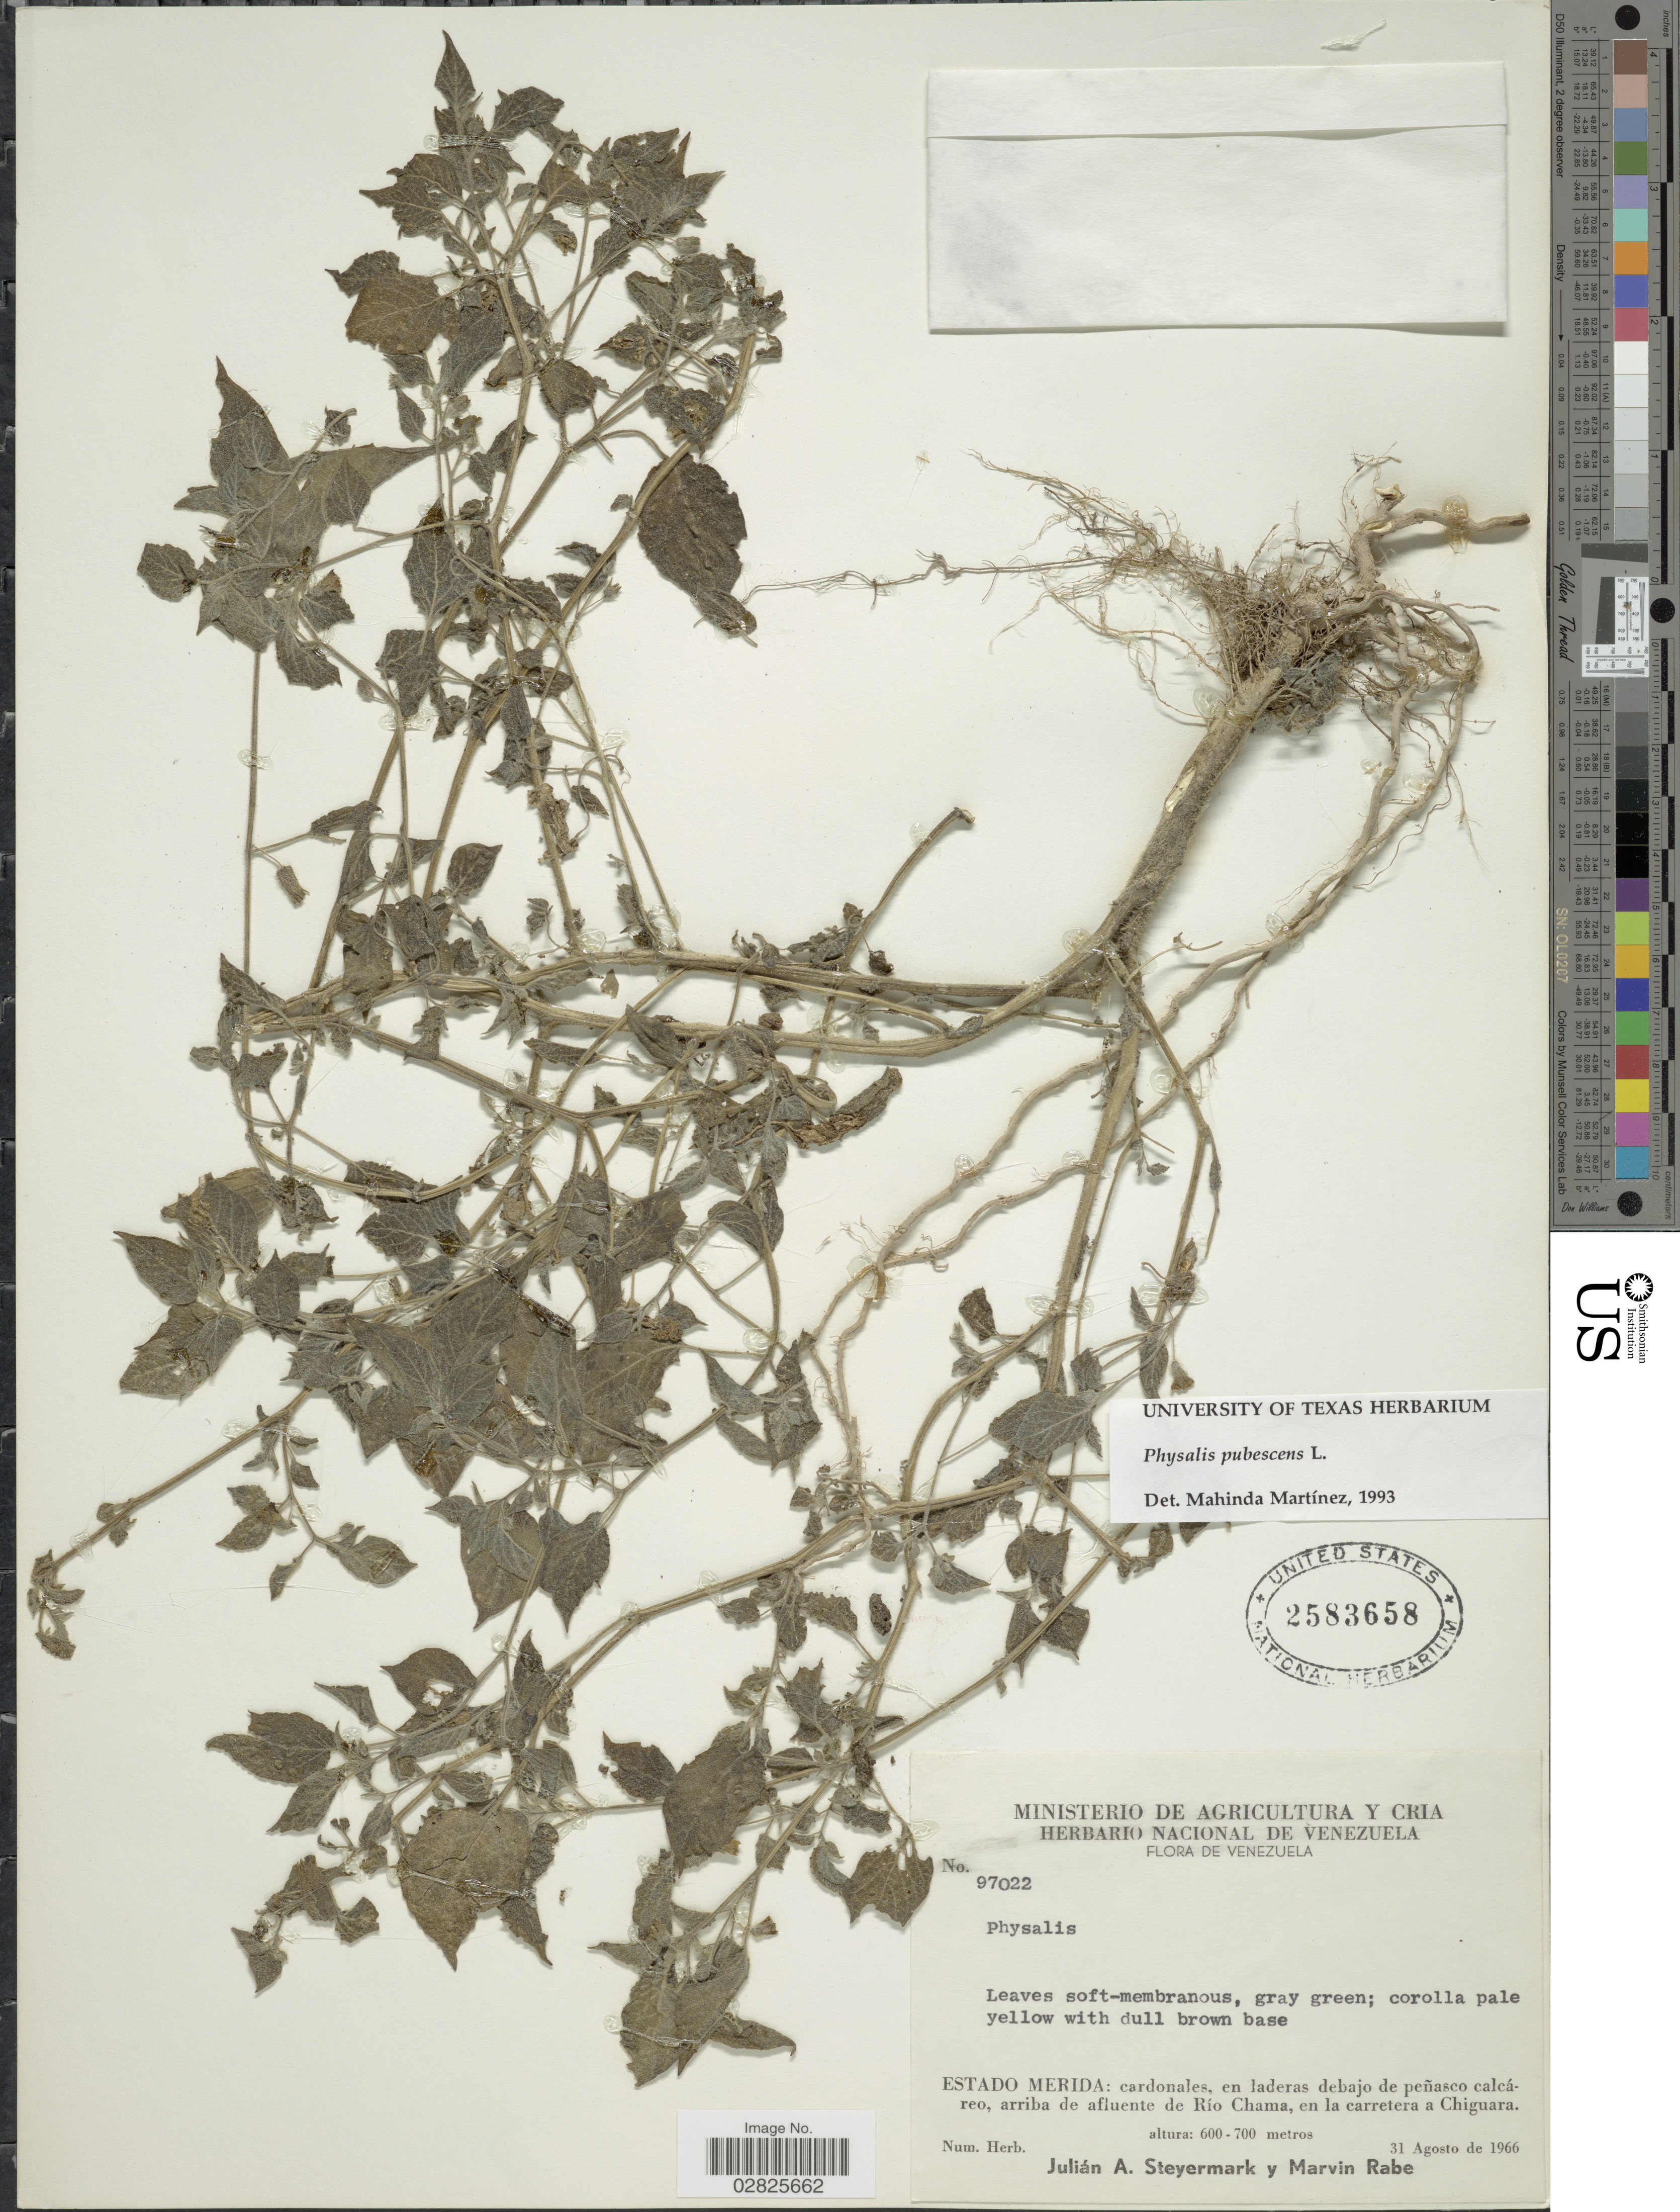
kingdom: Plantae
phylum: Tracheophyta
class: Magnoliopsida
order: Solanales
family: Solanaceae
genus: Physalis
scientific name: Physalis pubescens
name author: L.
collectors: J. Steyermark & M. Rabe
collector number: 97022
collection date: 1966-08-31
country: Venezuela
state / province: Mérida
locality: Cardonales, en laderas debajo de peñasco calcáreo, arriba de afluente de Río Chama, en la carretera a Chiguara.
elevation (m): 600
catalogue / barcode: US 2583658